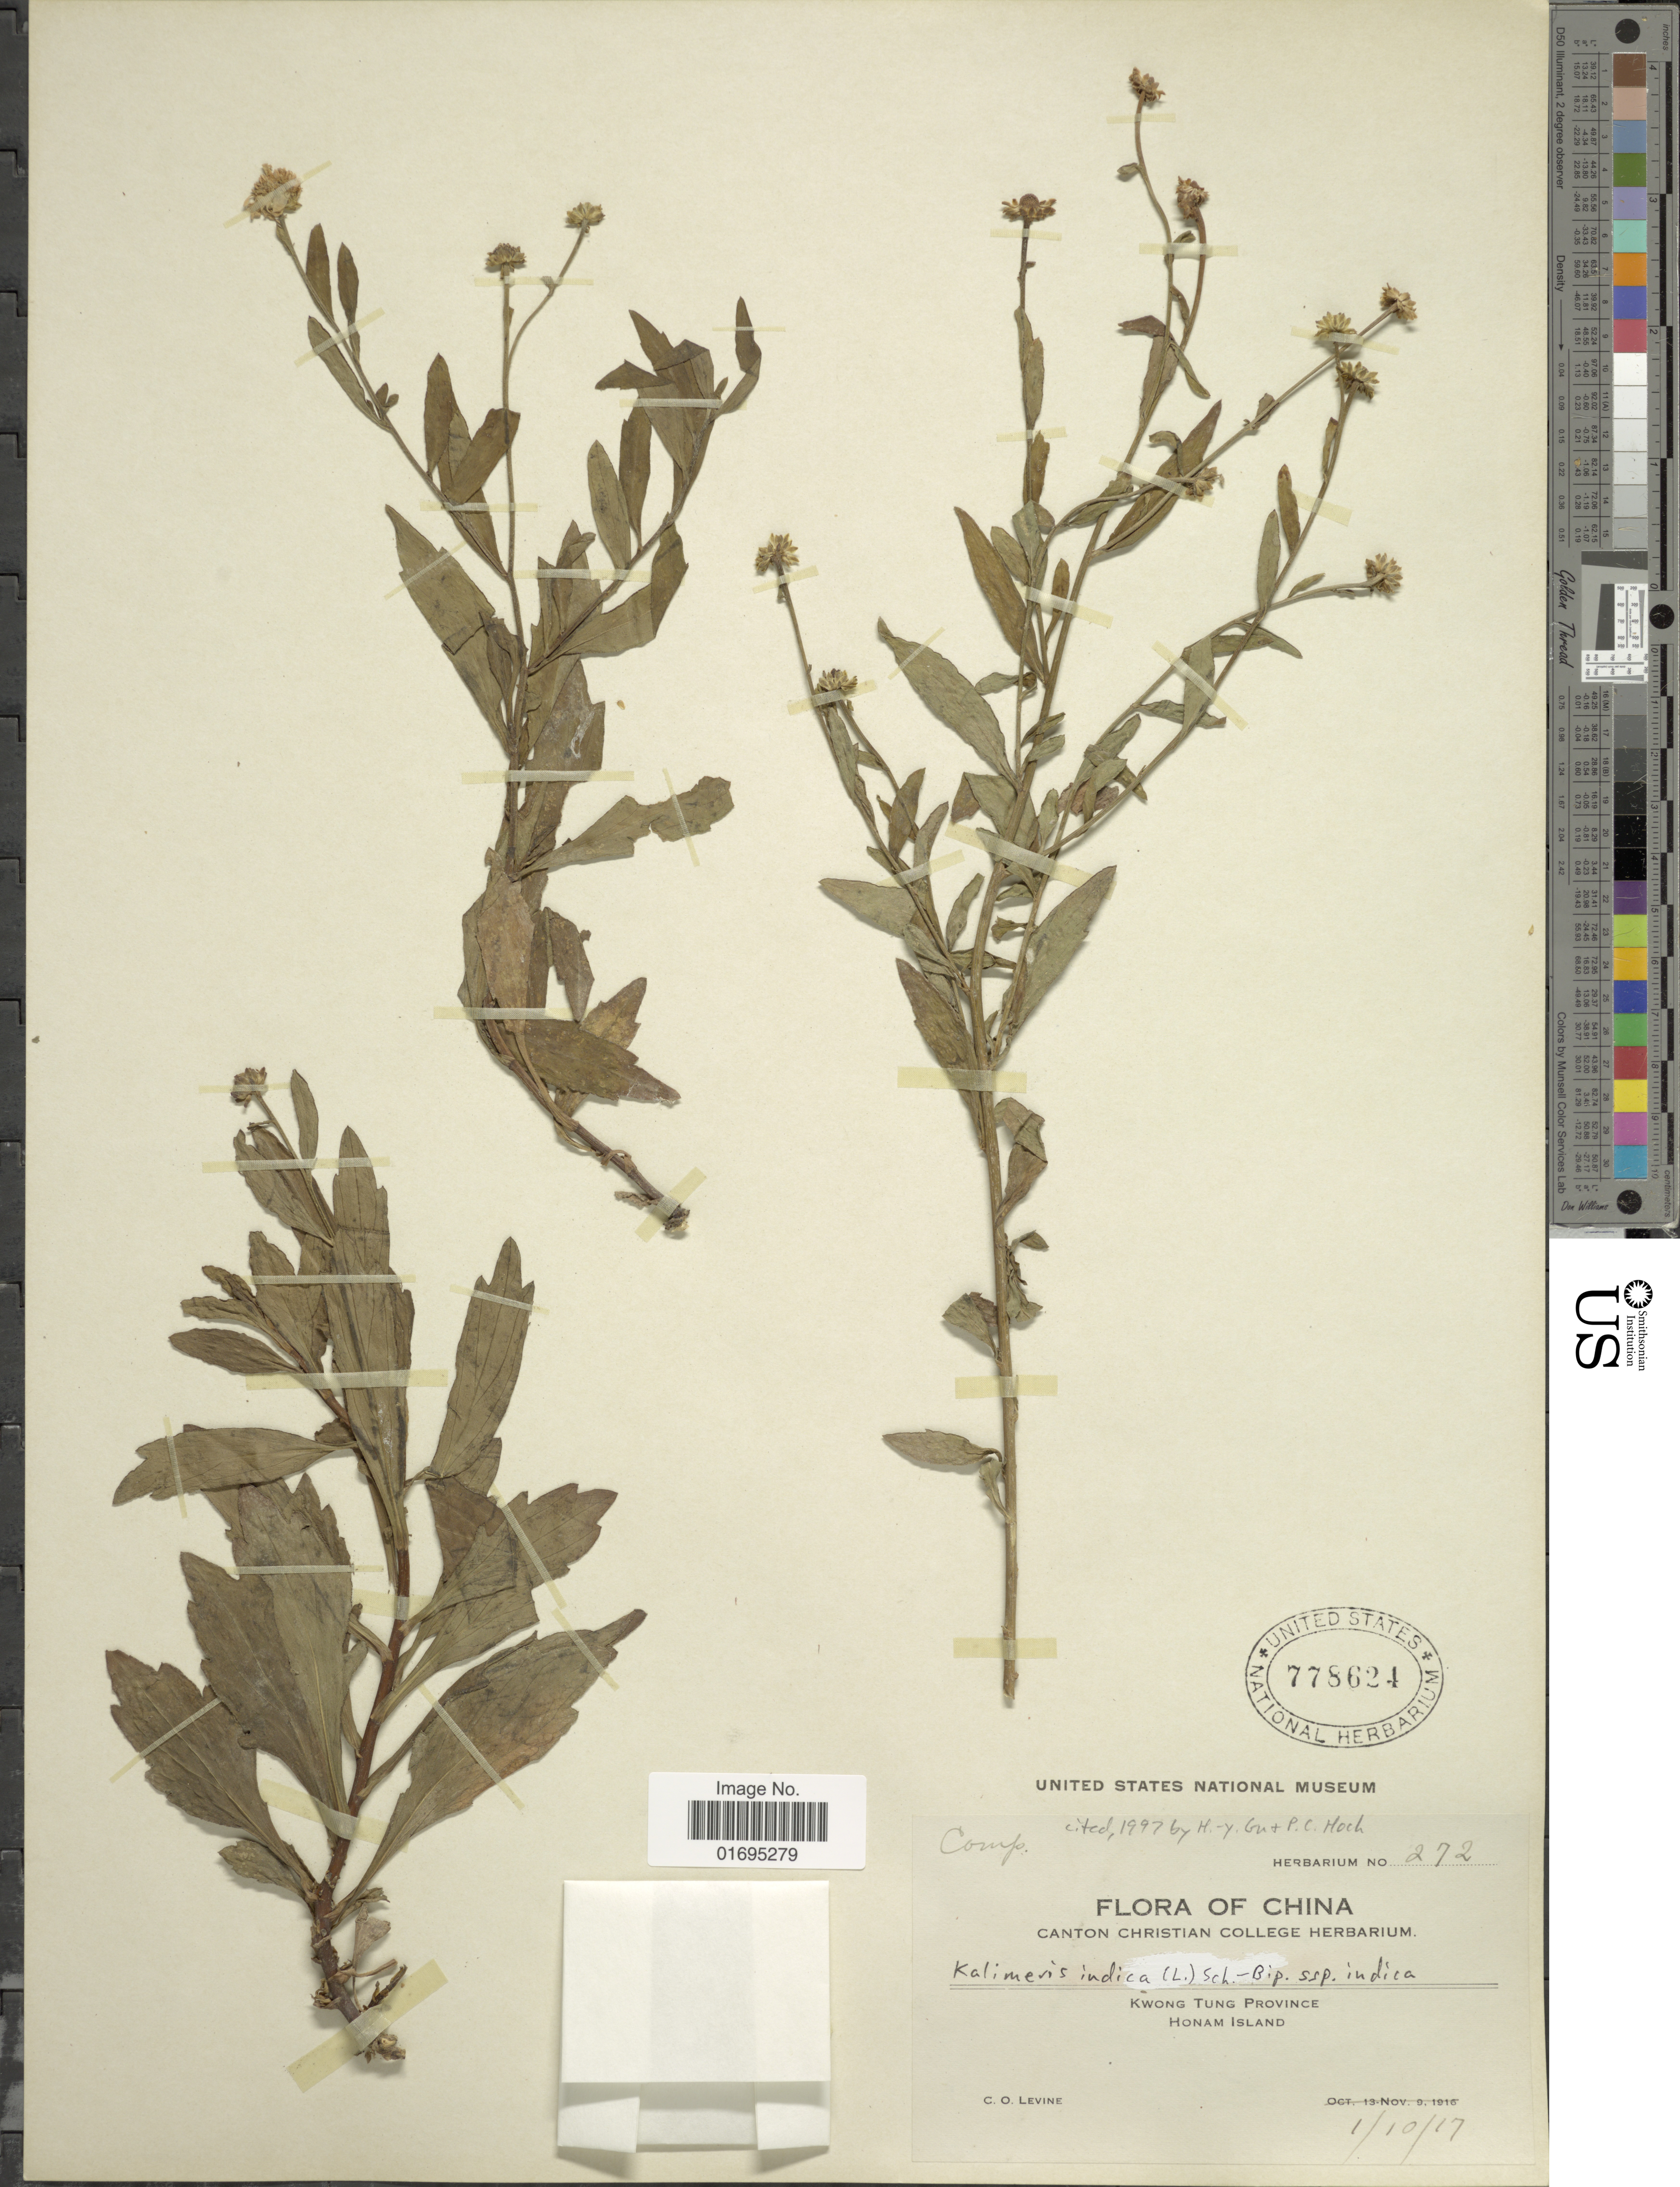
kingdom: Plantae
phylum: Tracheophyta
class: Magnoliopsida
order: Asterales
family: Asteraceae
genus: Kalimeris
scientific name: Kalimeris indica subsp. indica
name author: (L.) Sch. Bip.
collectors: C. O. Levine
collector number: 272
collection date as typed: Transcribed d/m/y: 1/10/17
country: China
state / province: Guangdong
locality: Kwong Tung Province, Honam Island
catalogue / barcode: US 778624